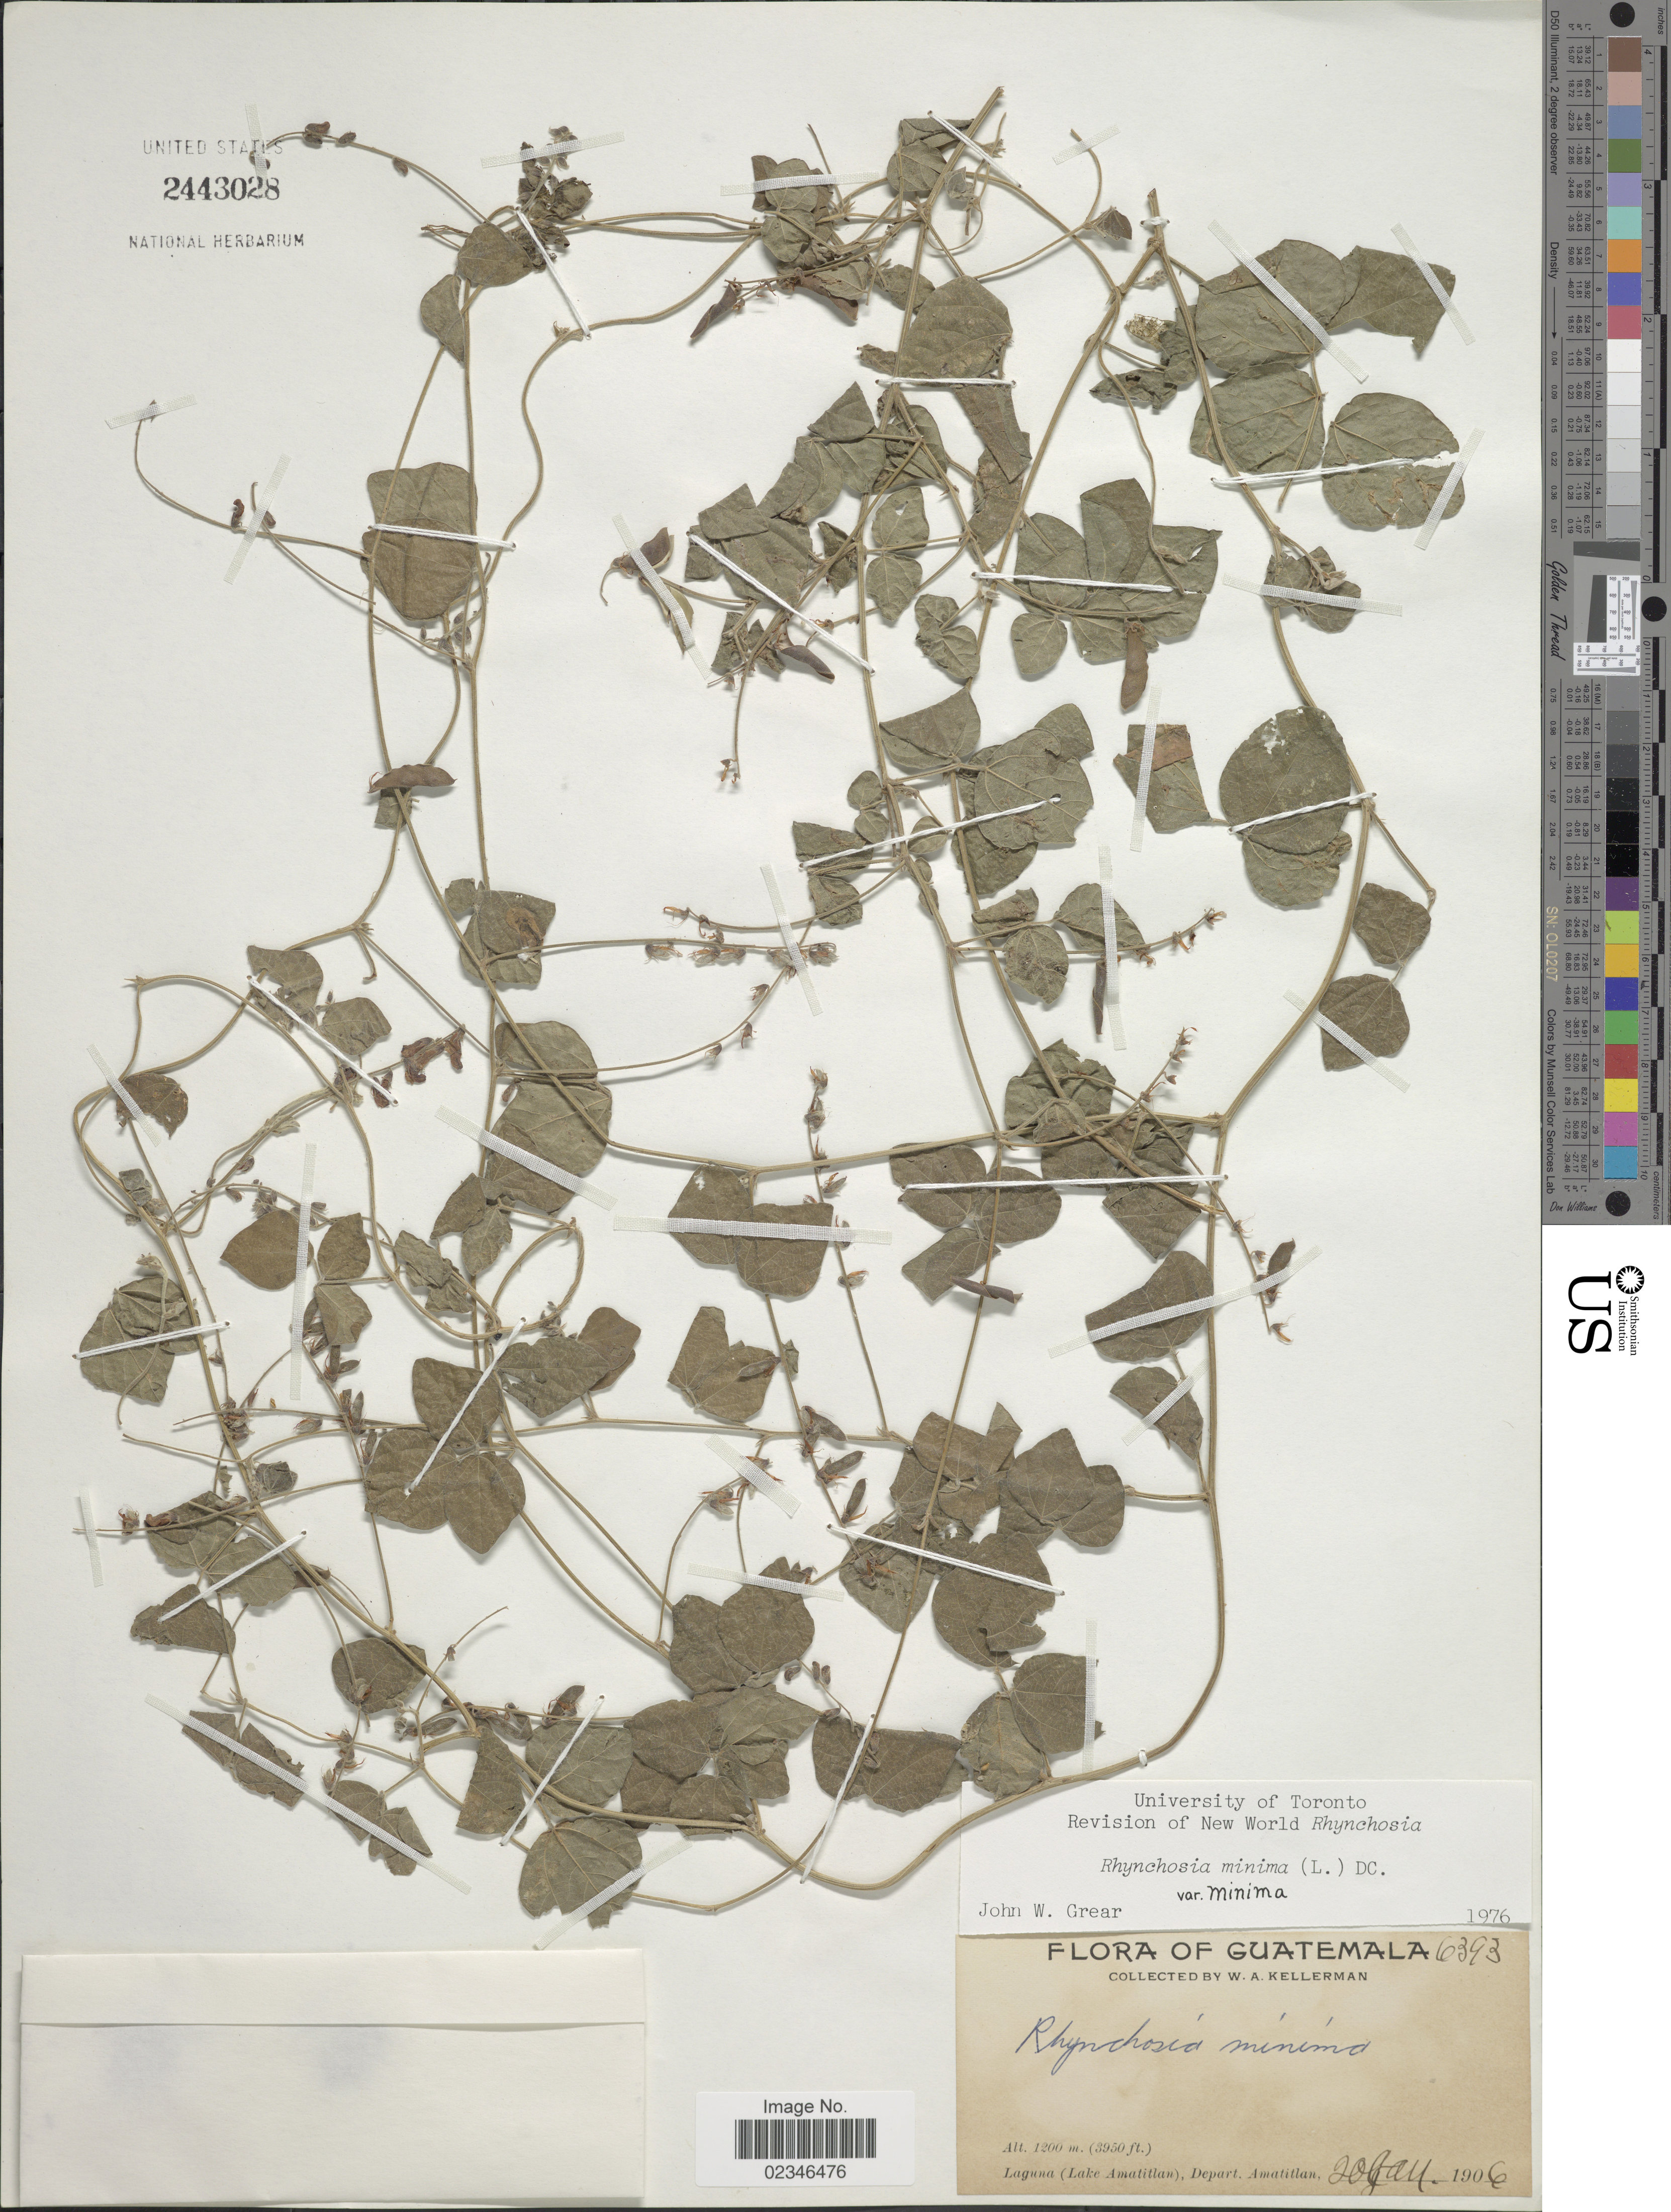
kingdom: Plantae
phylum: Tracheophyta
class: Magnoliopsida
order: Fabales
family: Fabaceae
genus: Rhynchosia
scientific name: Rhynchosia minima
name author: (L.) DC.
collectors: W. Kellerman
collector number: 6393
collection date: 1906-01-20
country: Guatemala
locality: Laguna (Lake Amatitlan), Depart. Amatitlan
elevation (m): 1200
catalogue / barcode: US 2443028